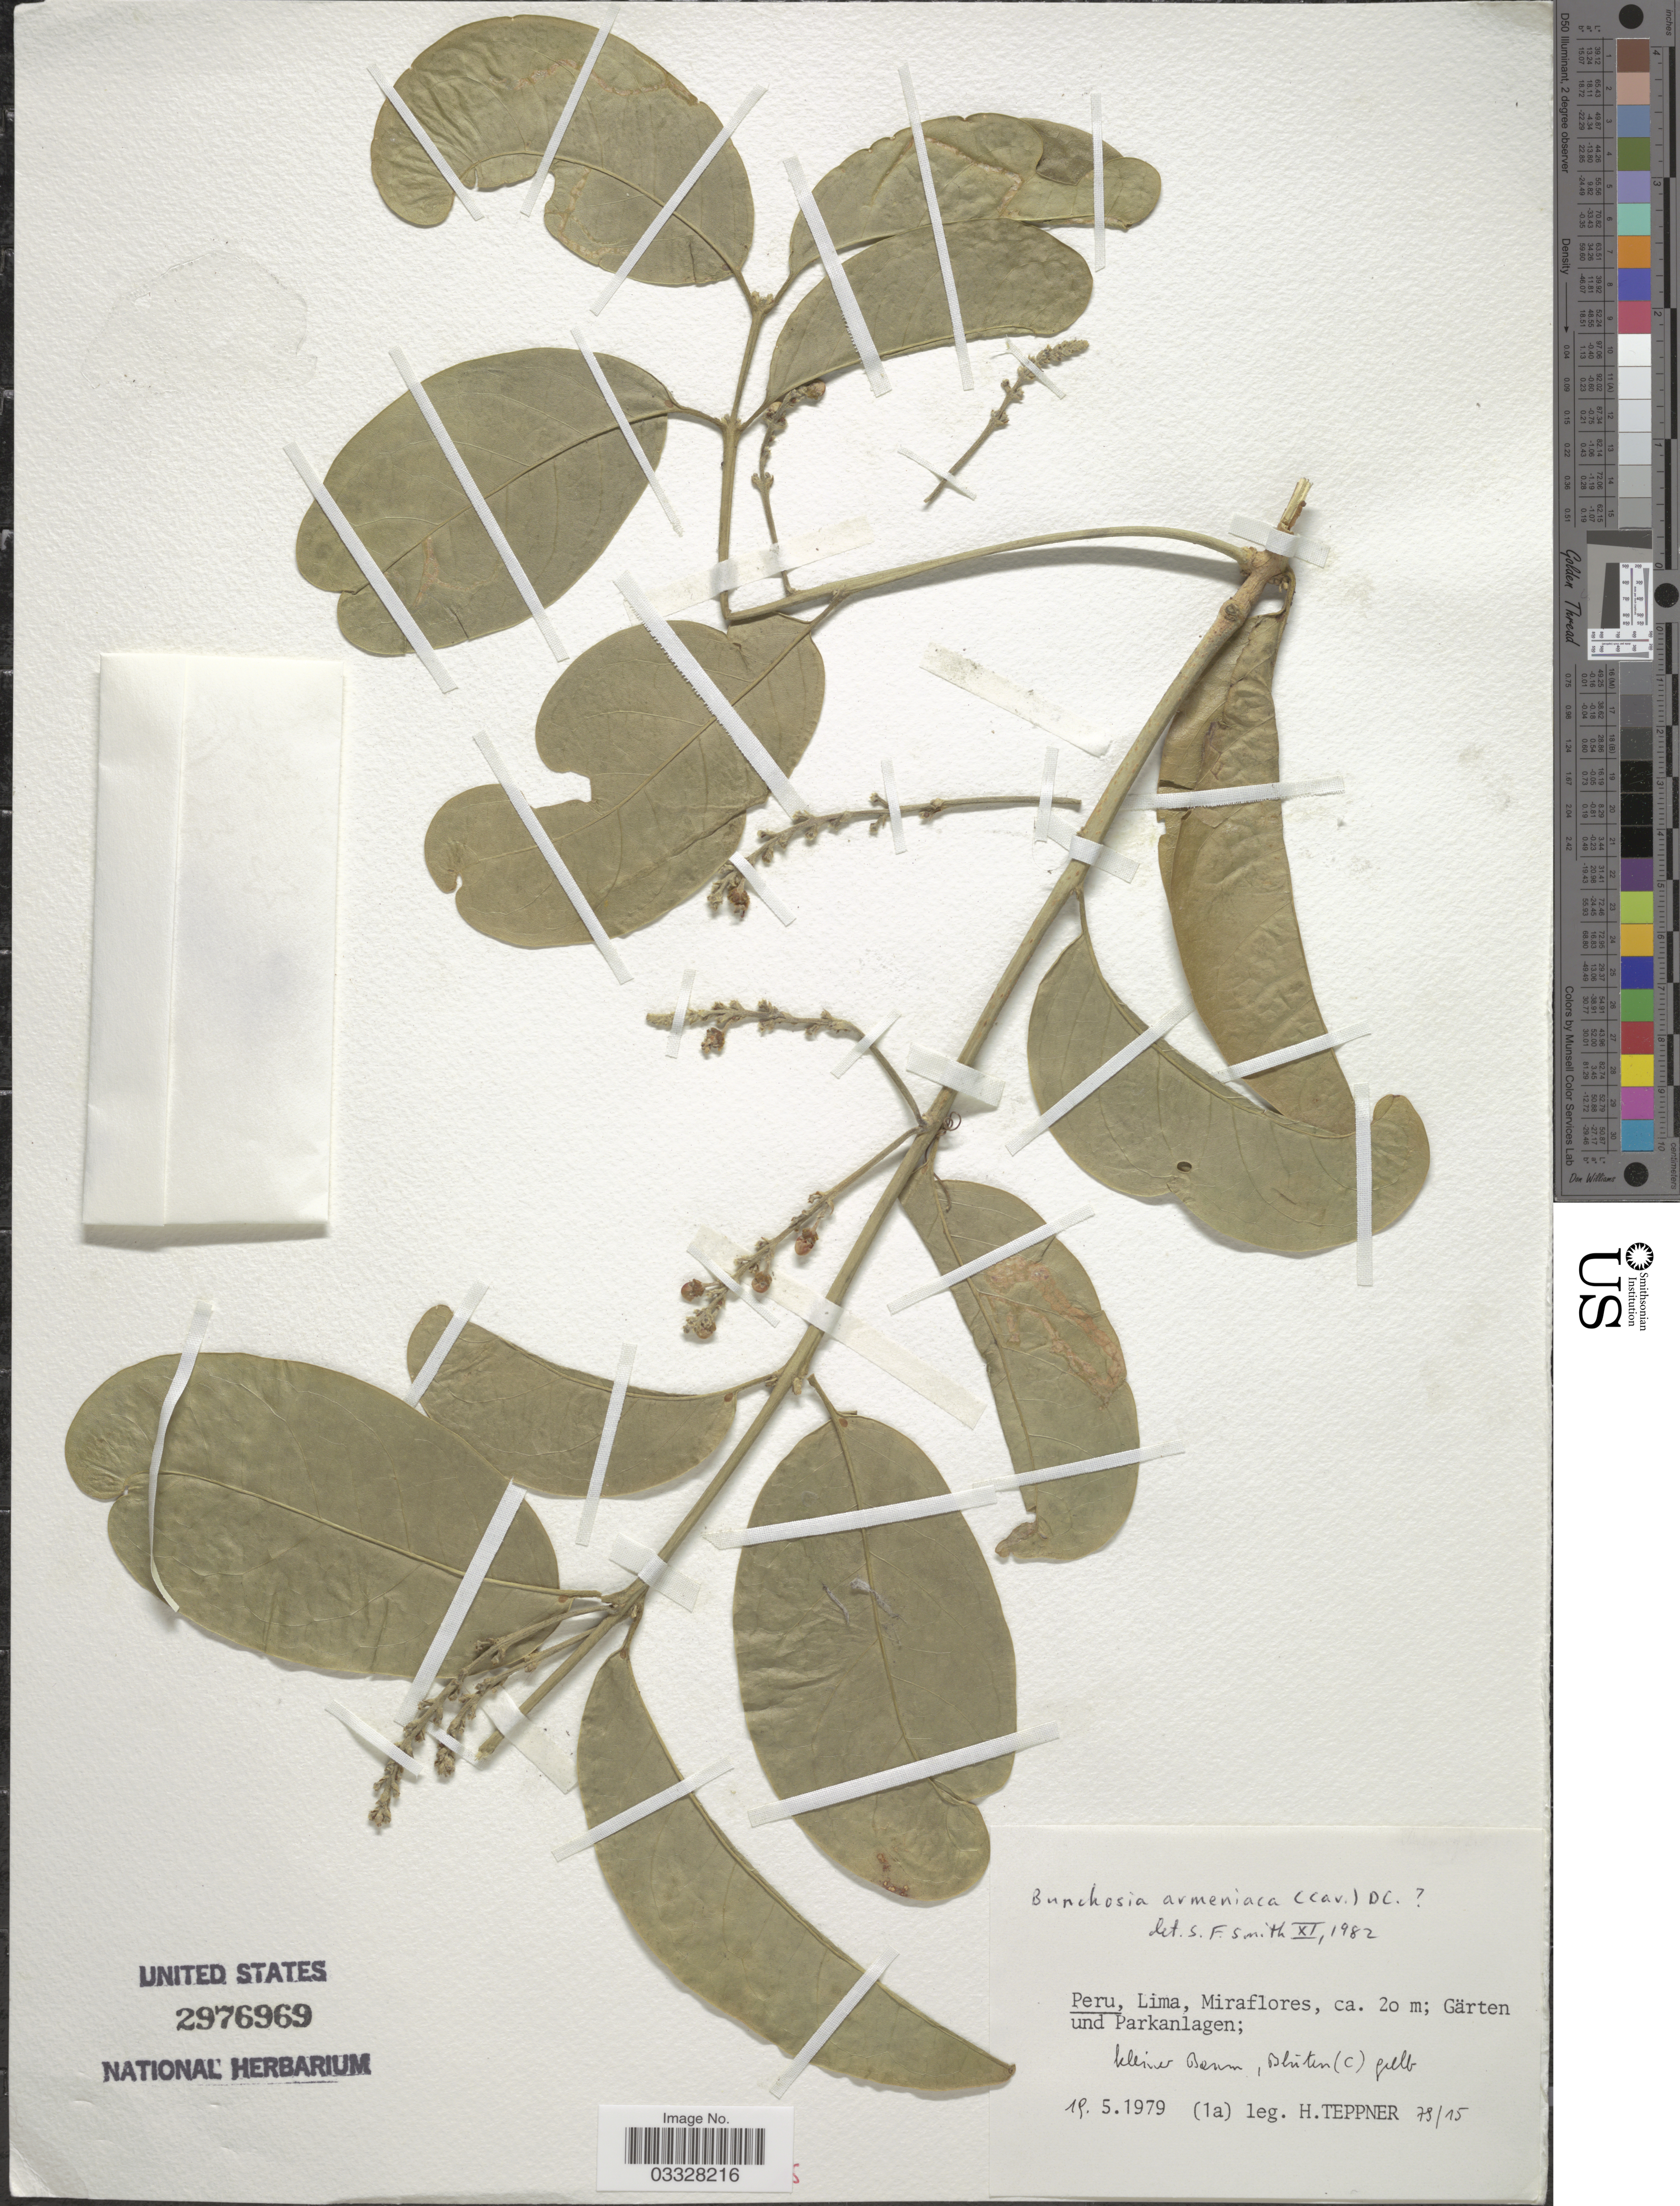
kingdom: Plantae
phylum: Tracheophyta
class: Magnoliopsida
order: Malpighiales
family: Malpighiaceae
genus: Bunchosia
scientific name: Bunchosia armeniaca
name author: (Cav.) DC.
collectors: H. Teppner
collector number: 79/15*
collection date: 1979-05-19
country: Peru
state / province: Lima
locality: Miraflores, ca. 20 m; Gärten und Parkanlagen.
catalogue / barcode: US 2976969